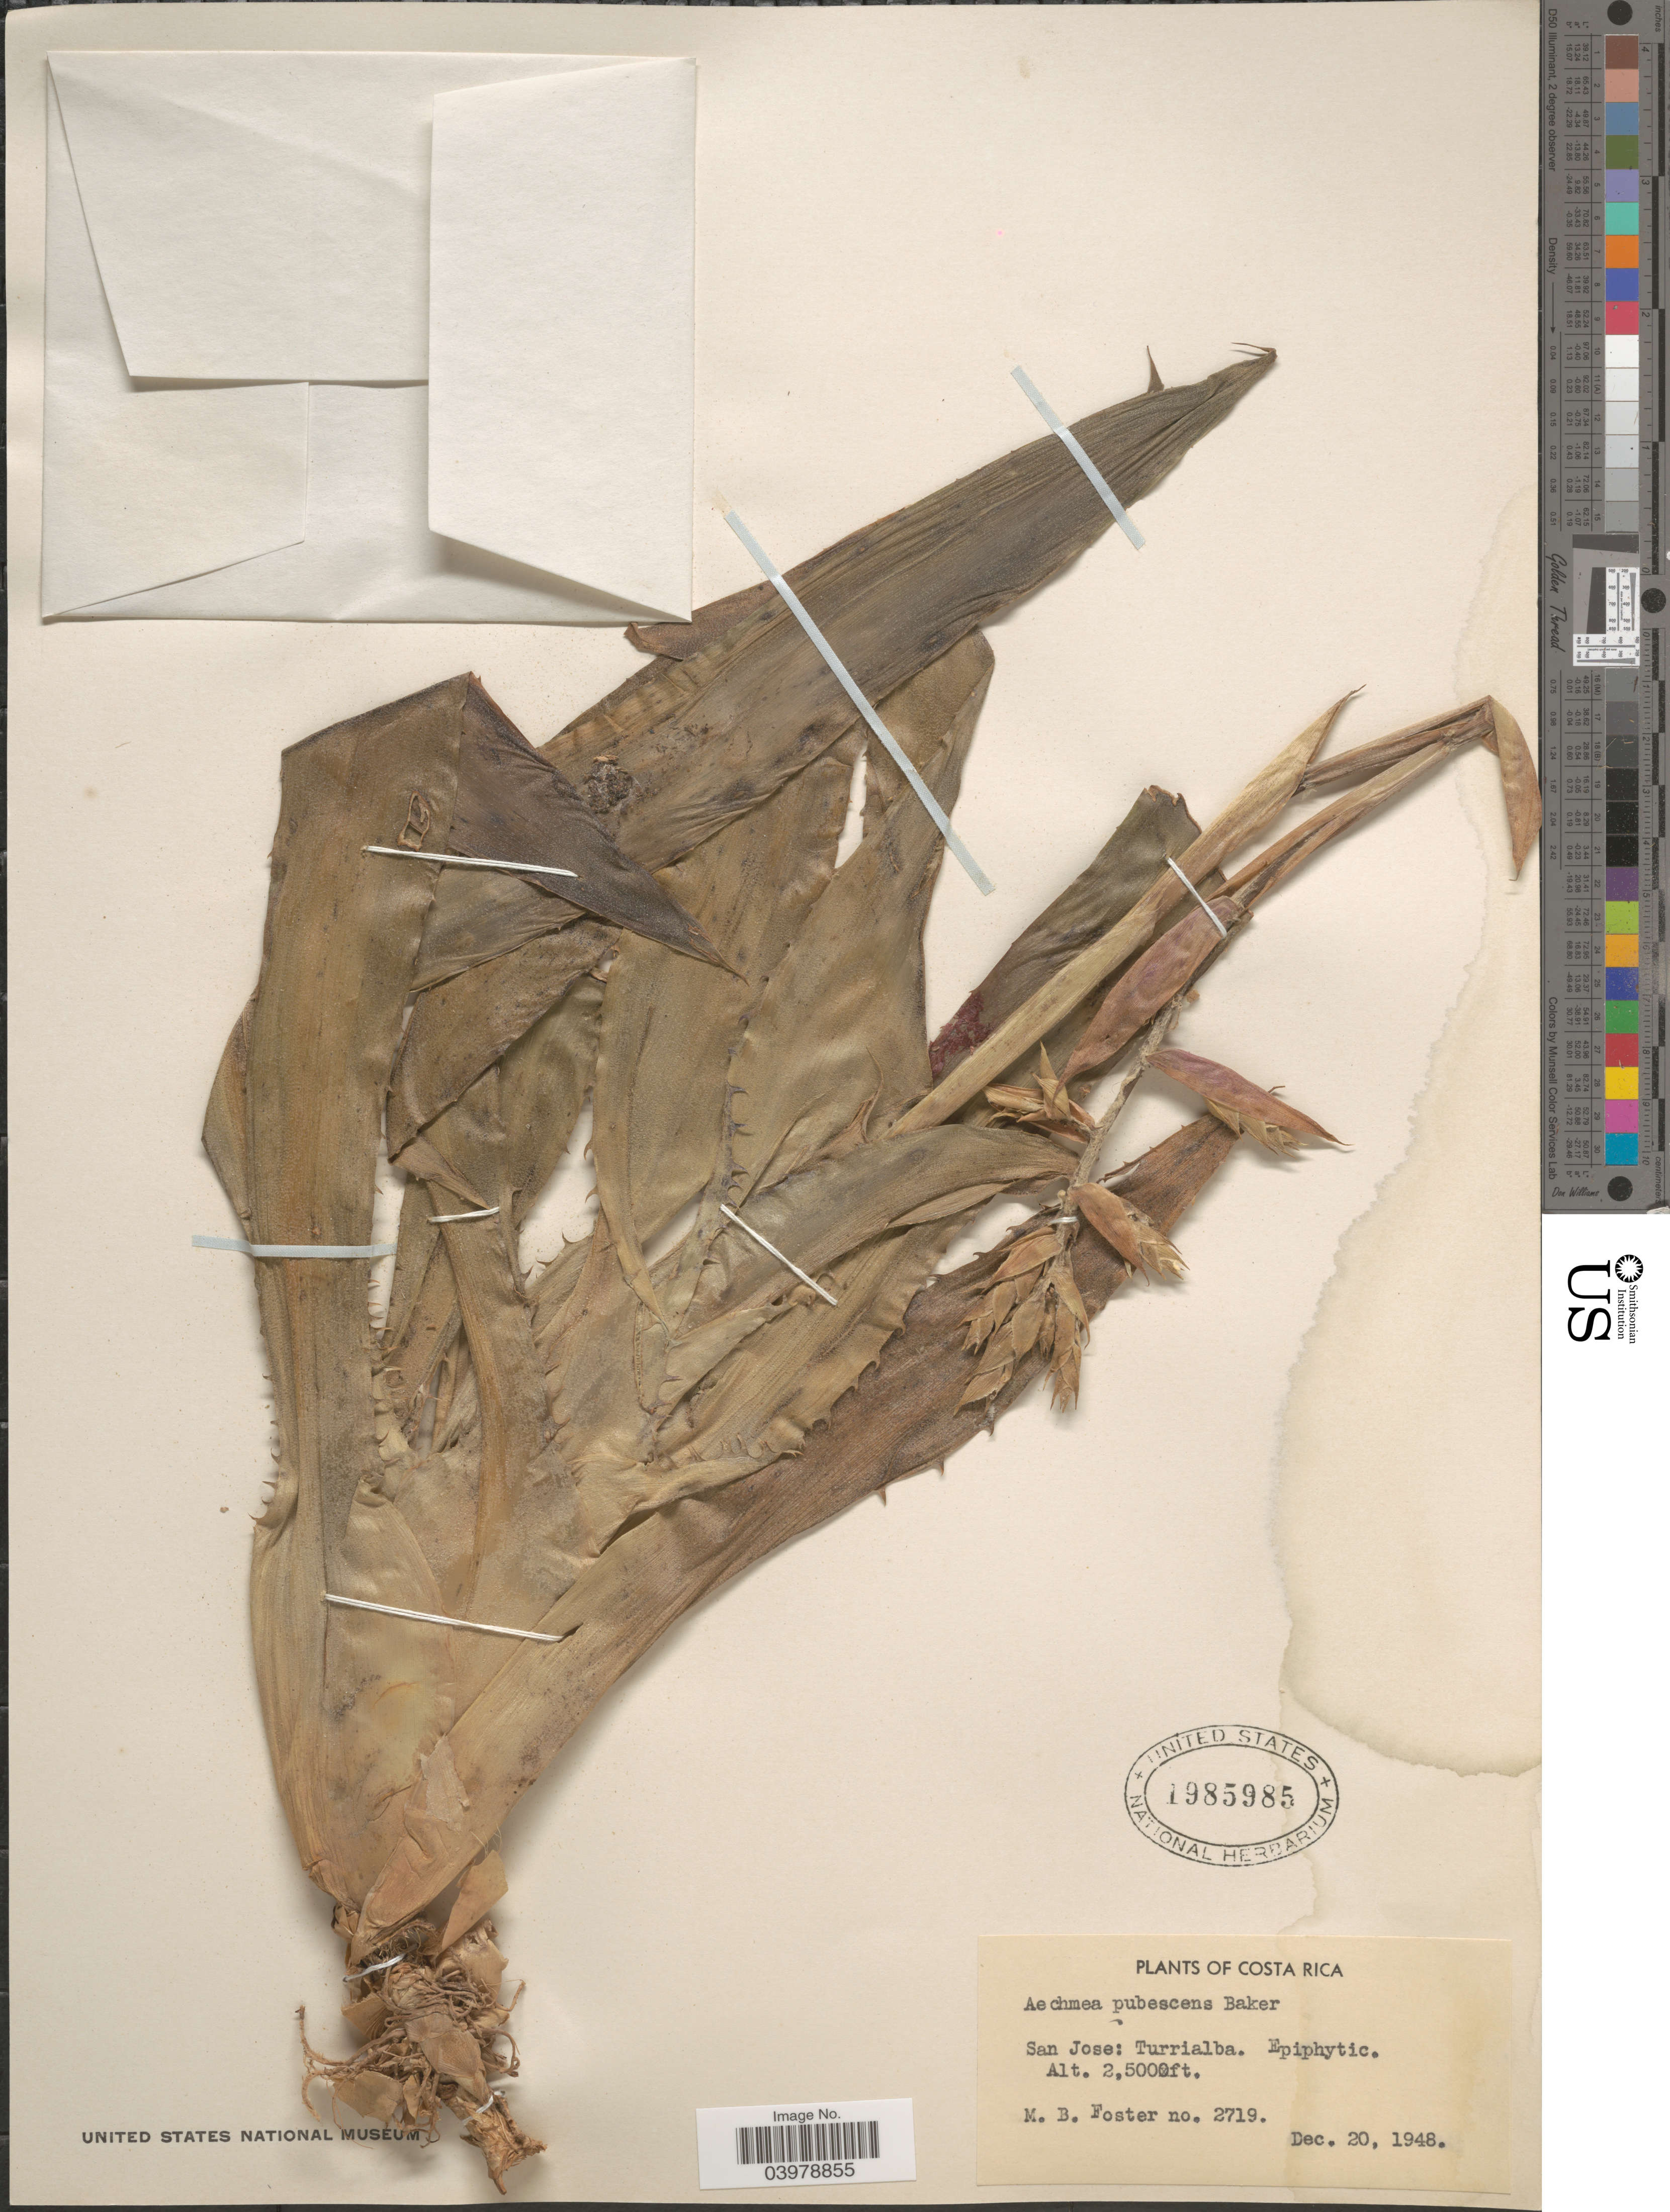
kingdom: Plantae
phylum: Tracheophyta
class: Liliopsida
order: Poales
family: Bromeliaceae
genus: Aechmea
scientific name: Aechmea pubescens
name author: Baker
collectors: M. B. Foster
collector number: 2719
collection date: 1948-12-20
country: Costa Rica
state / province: San José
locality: Turrialba.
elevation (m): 762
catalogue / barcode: US 1985985